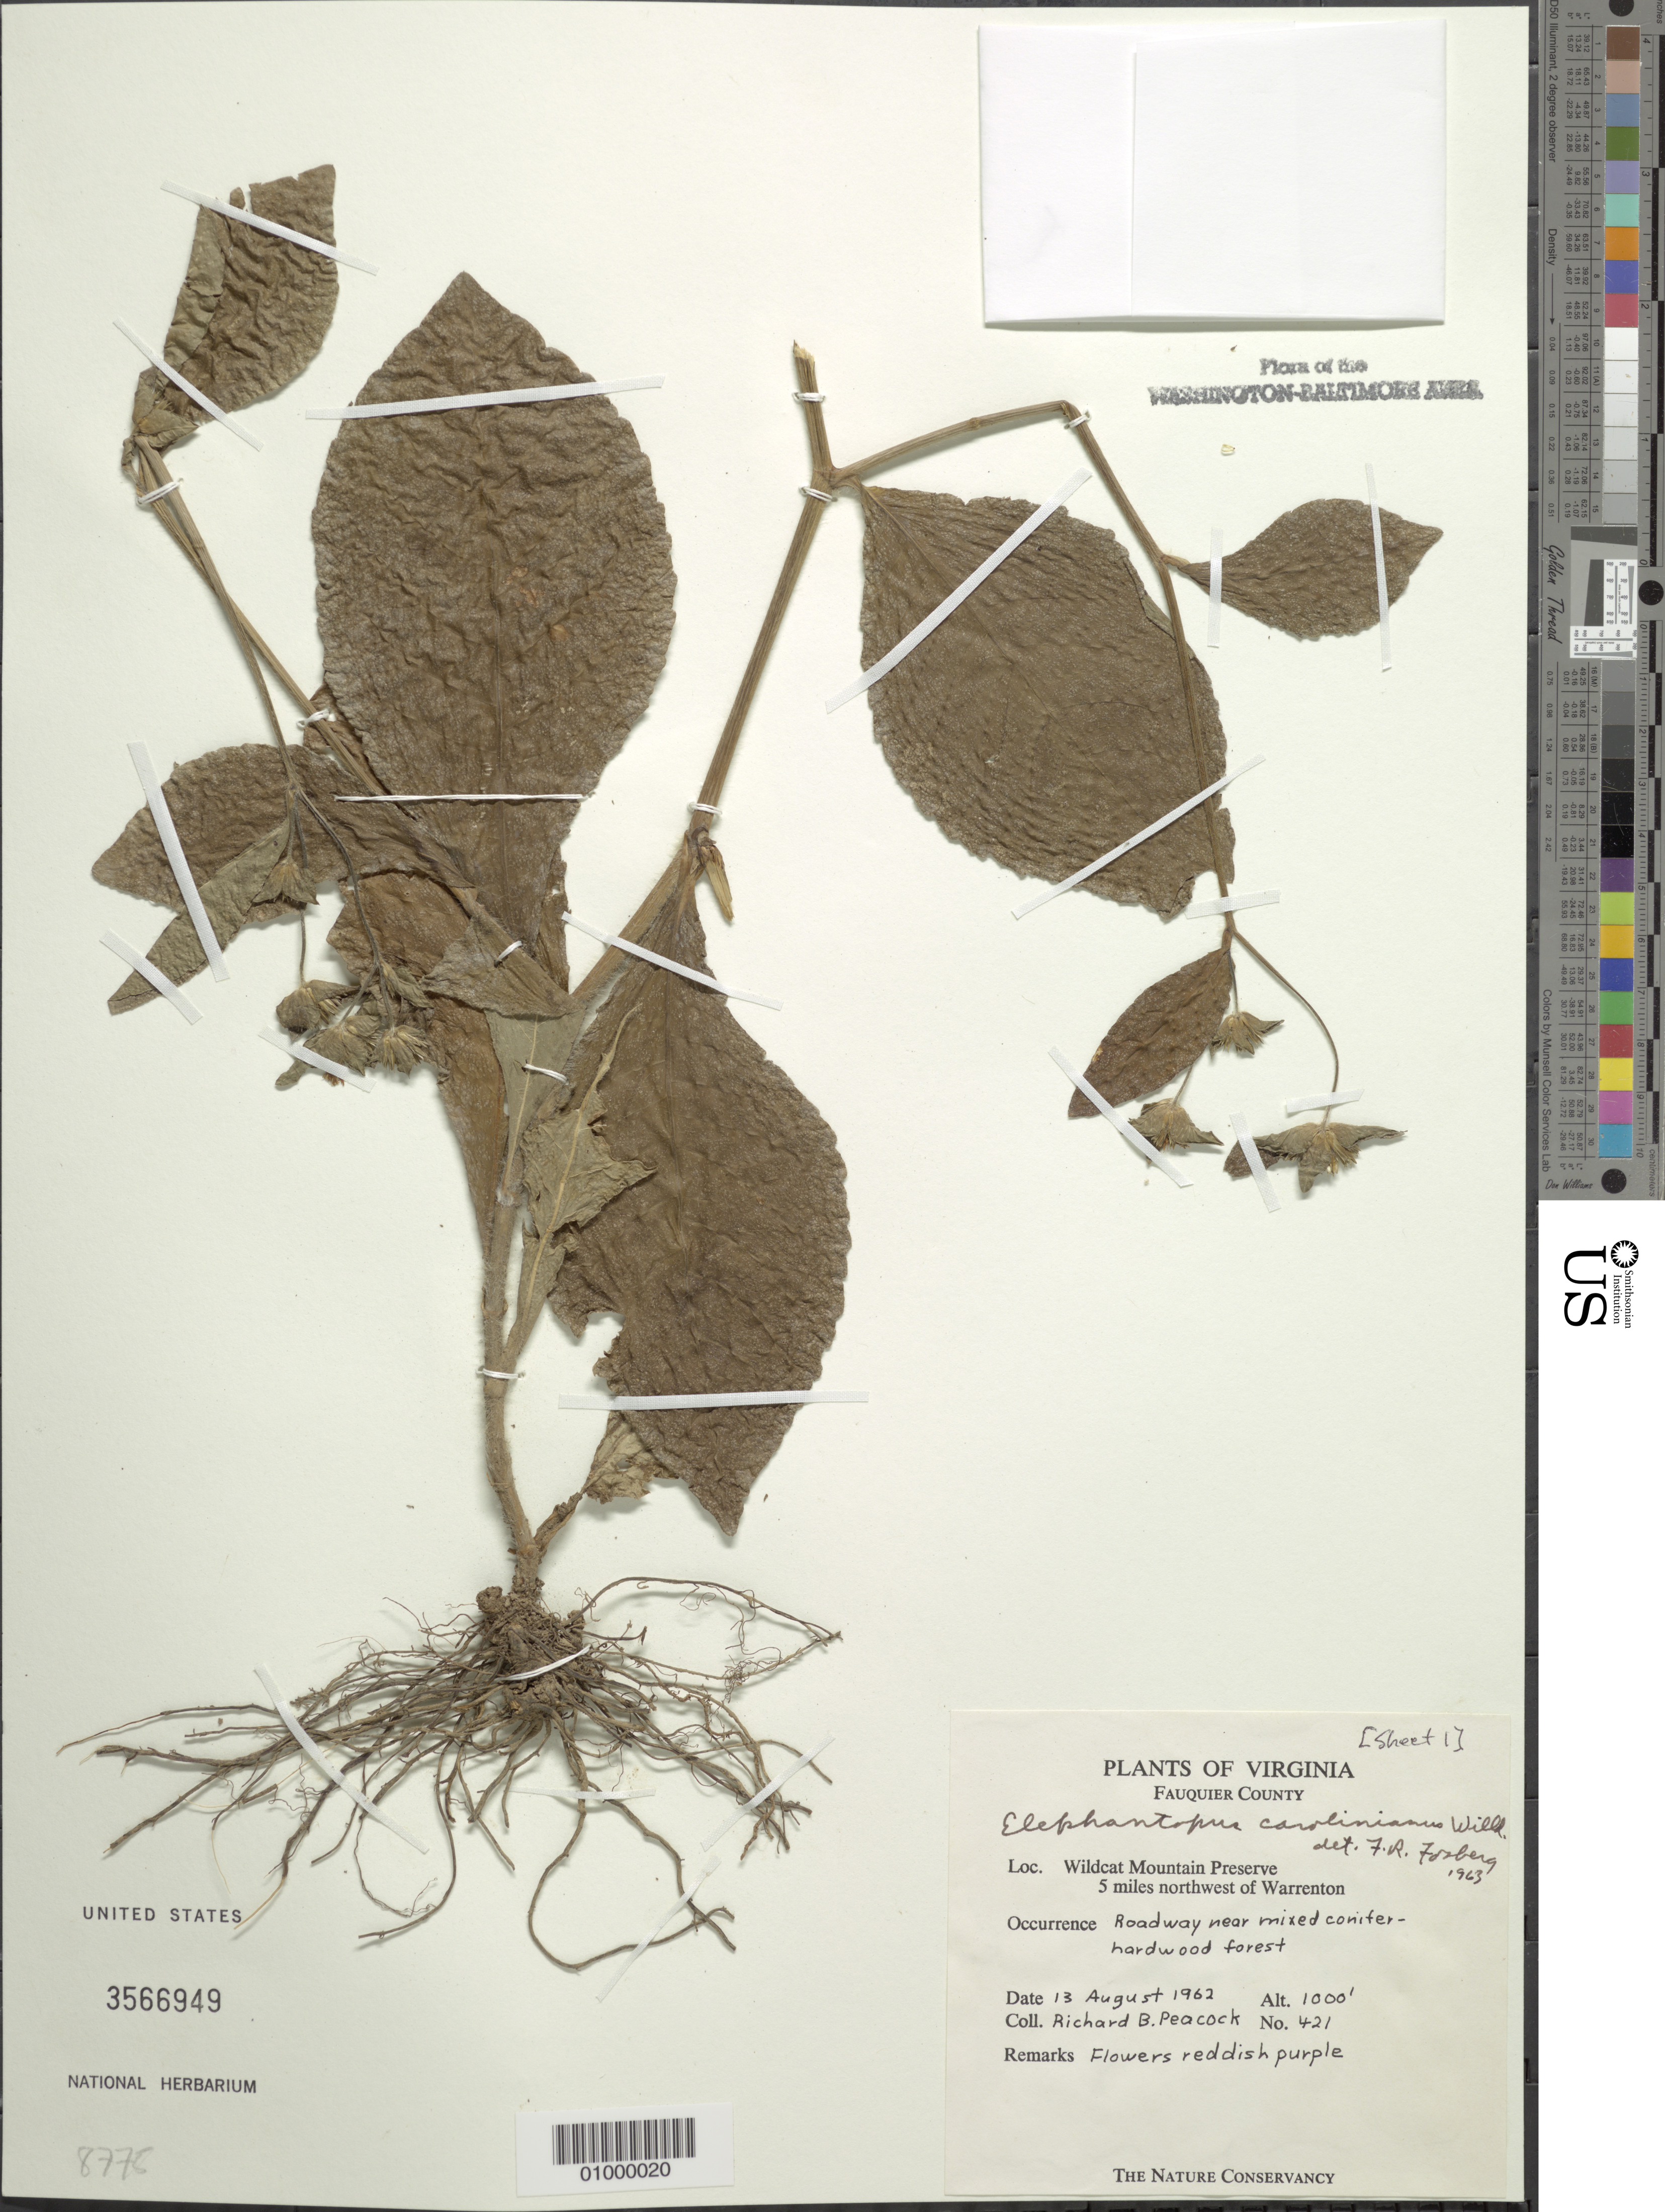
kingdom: Plantae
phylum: Tracheophyta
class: Magnoliopsida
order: Asterales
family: Asteraceae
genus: Elephantopus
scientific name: Elephantopus carolinianus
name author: Raeusch.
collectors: R. Peacock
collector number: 421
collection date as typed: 13 Aug 1962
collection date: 1962-08-13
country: United States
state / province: Virginia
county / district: Fauquier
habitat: roadway near mixed conifer-hardwood forest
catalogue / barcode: US 3566949